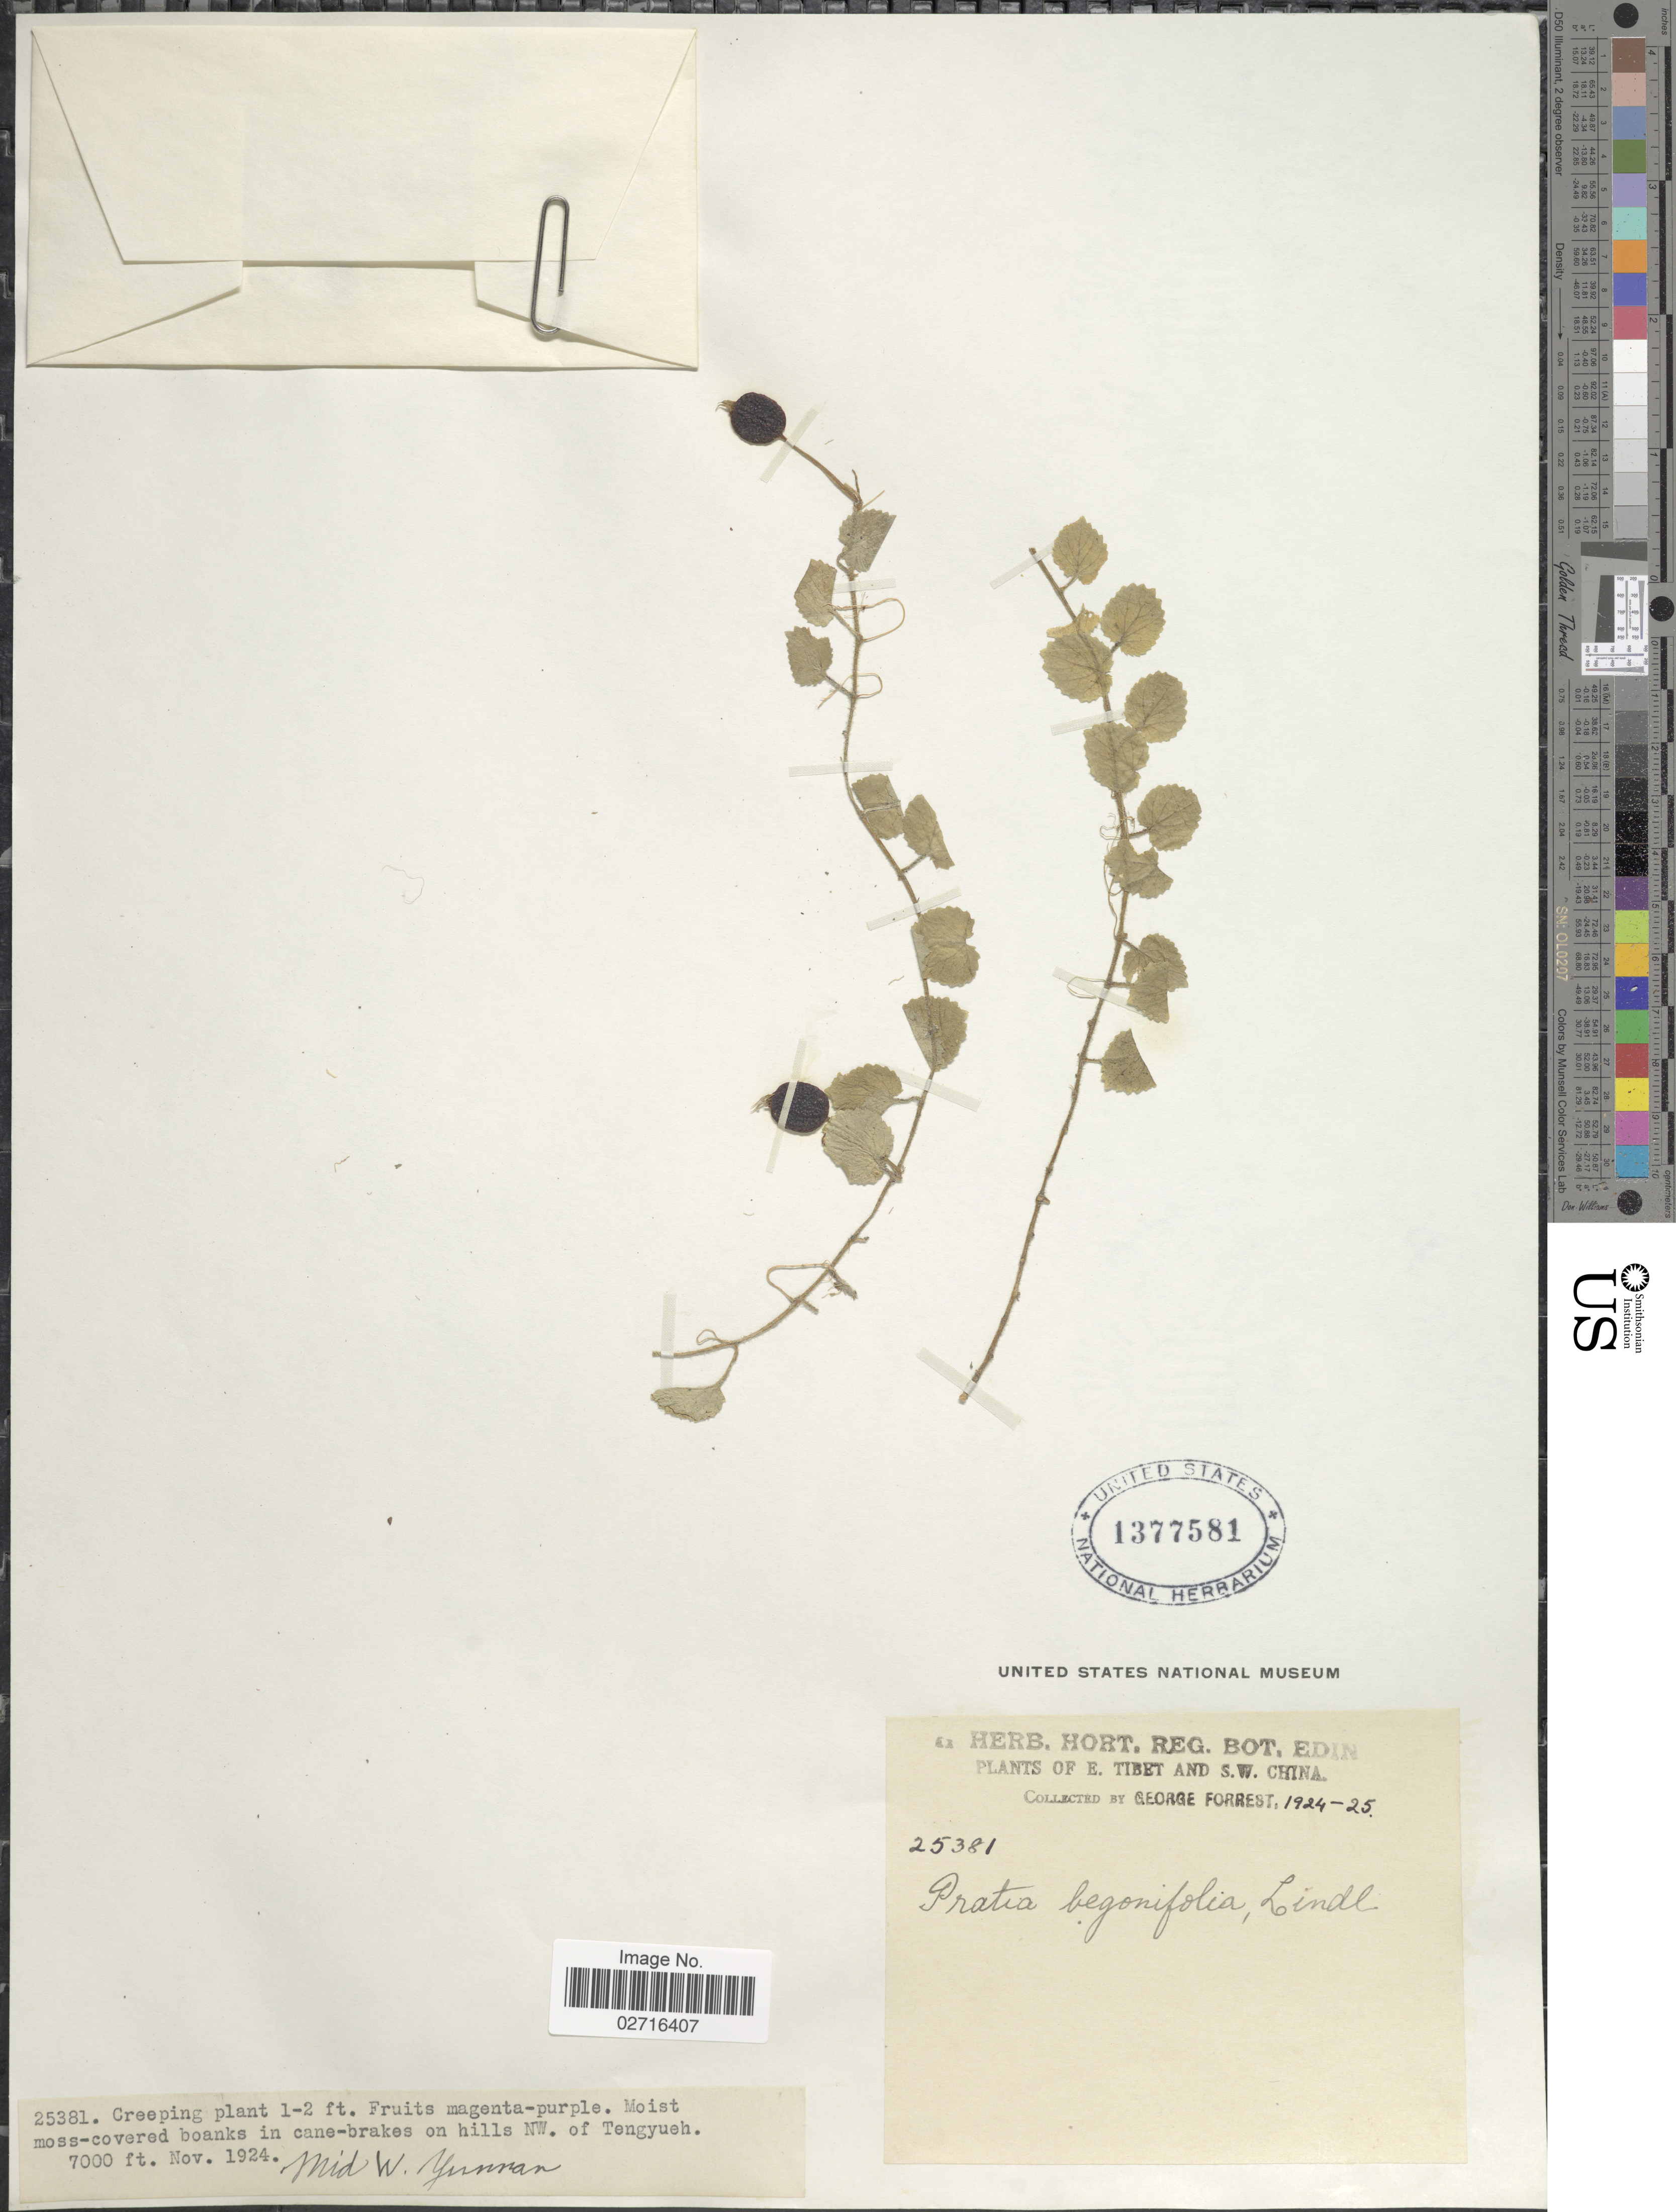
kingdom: Plantae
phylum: Tracheophyta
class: Magnoliopsida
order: Asterales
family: Campanulaceae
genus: Pratia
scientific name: Pratia begonifolia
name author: (Wall.) Lindl.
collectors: G. Forrest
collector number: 25381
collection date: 1924-11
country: China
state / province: Yunnan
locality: E. Tibet and S.W. China, Moist moss-covered boanks in cane-brakes on hills NW of Tengyueh, Mid W. Yunnan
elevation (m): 2134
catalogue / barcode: US 1377581